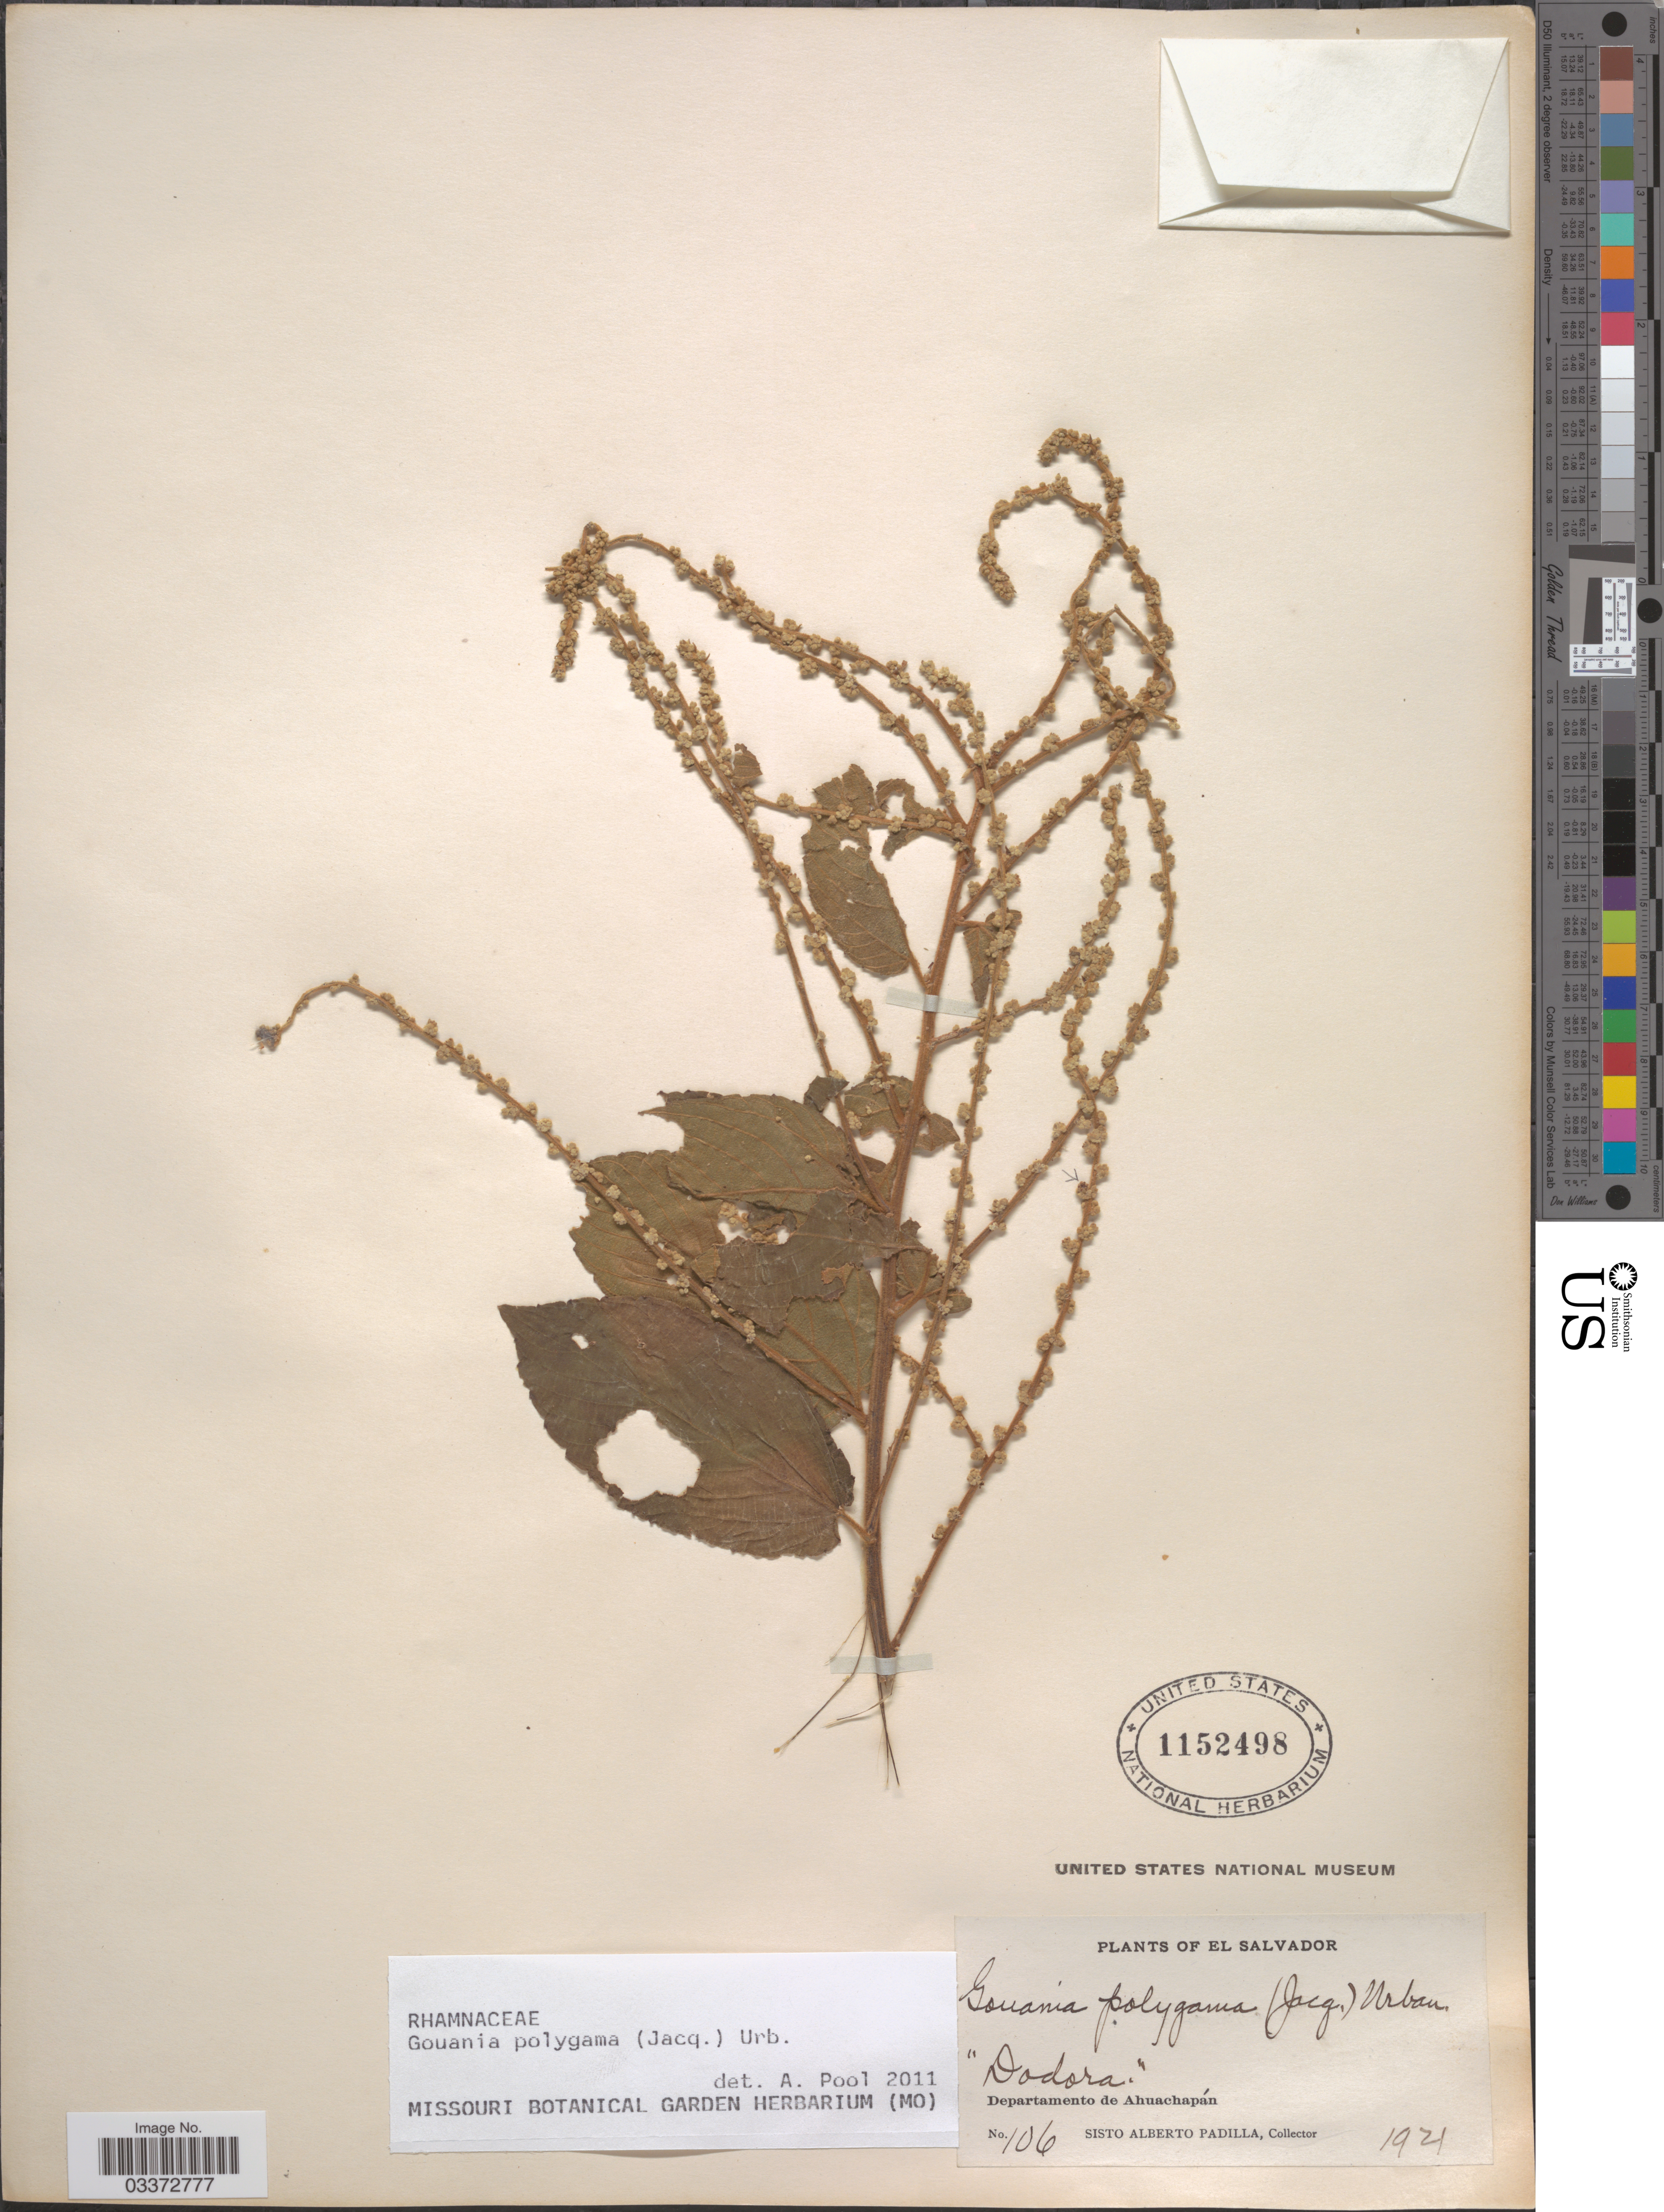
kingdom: Plantae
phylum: Tracheophyta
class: Magnoliopsida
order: Rosales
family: Rhamnaceae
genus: Gouania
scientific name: Gouania polygama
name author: (Jacq.) Urb.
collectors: S. A. Padilla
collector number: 106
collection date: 1921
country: El Salvador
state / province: Ahuachapan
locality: Departamento de Ahuachapán.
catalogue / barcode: US 1152498